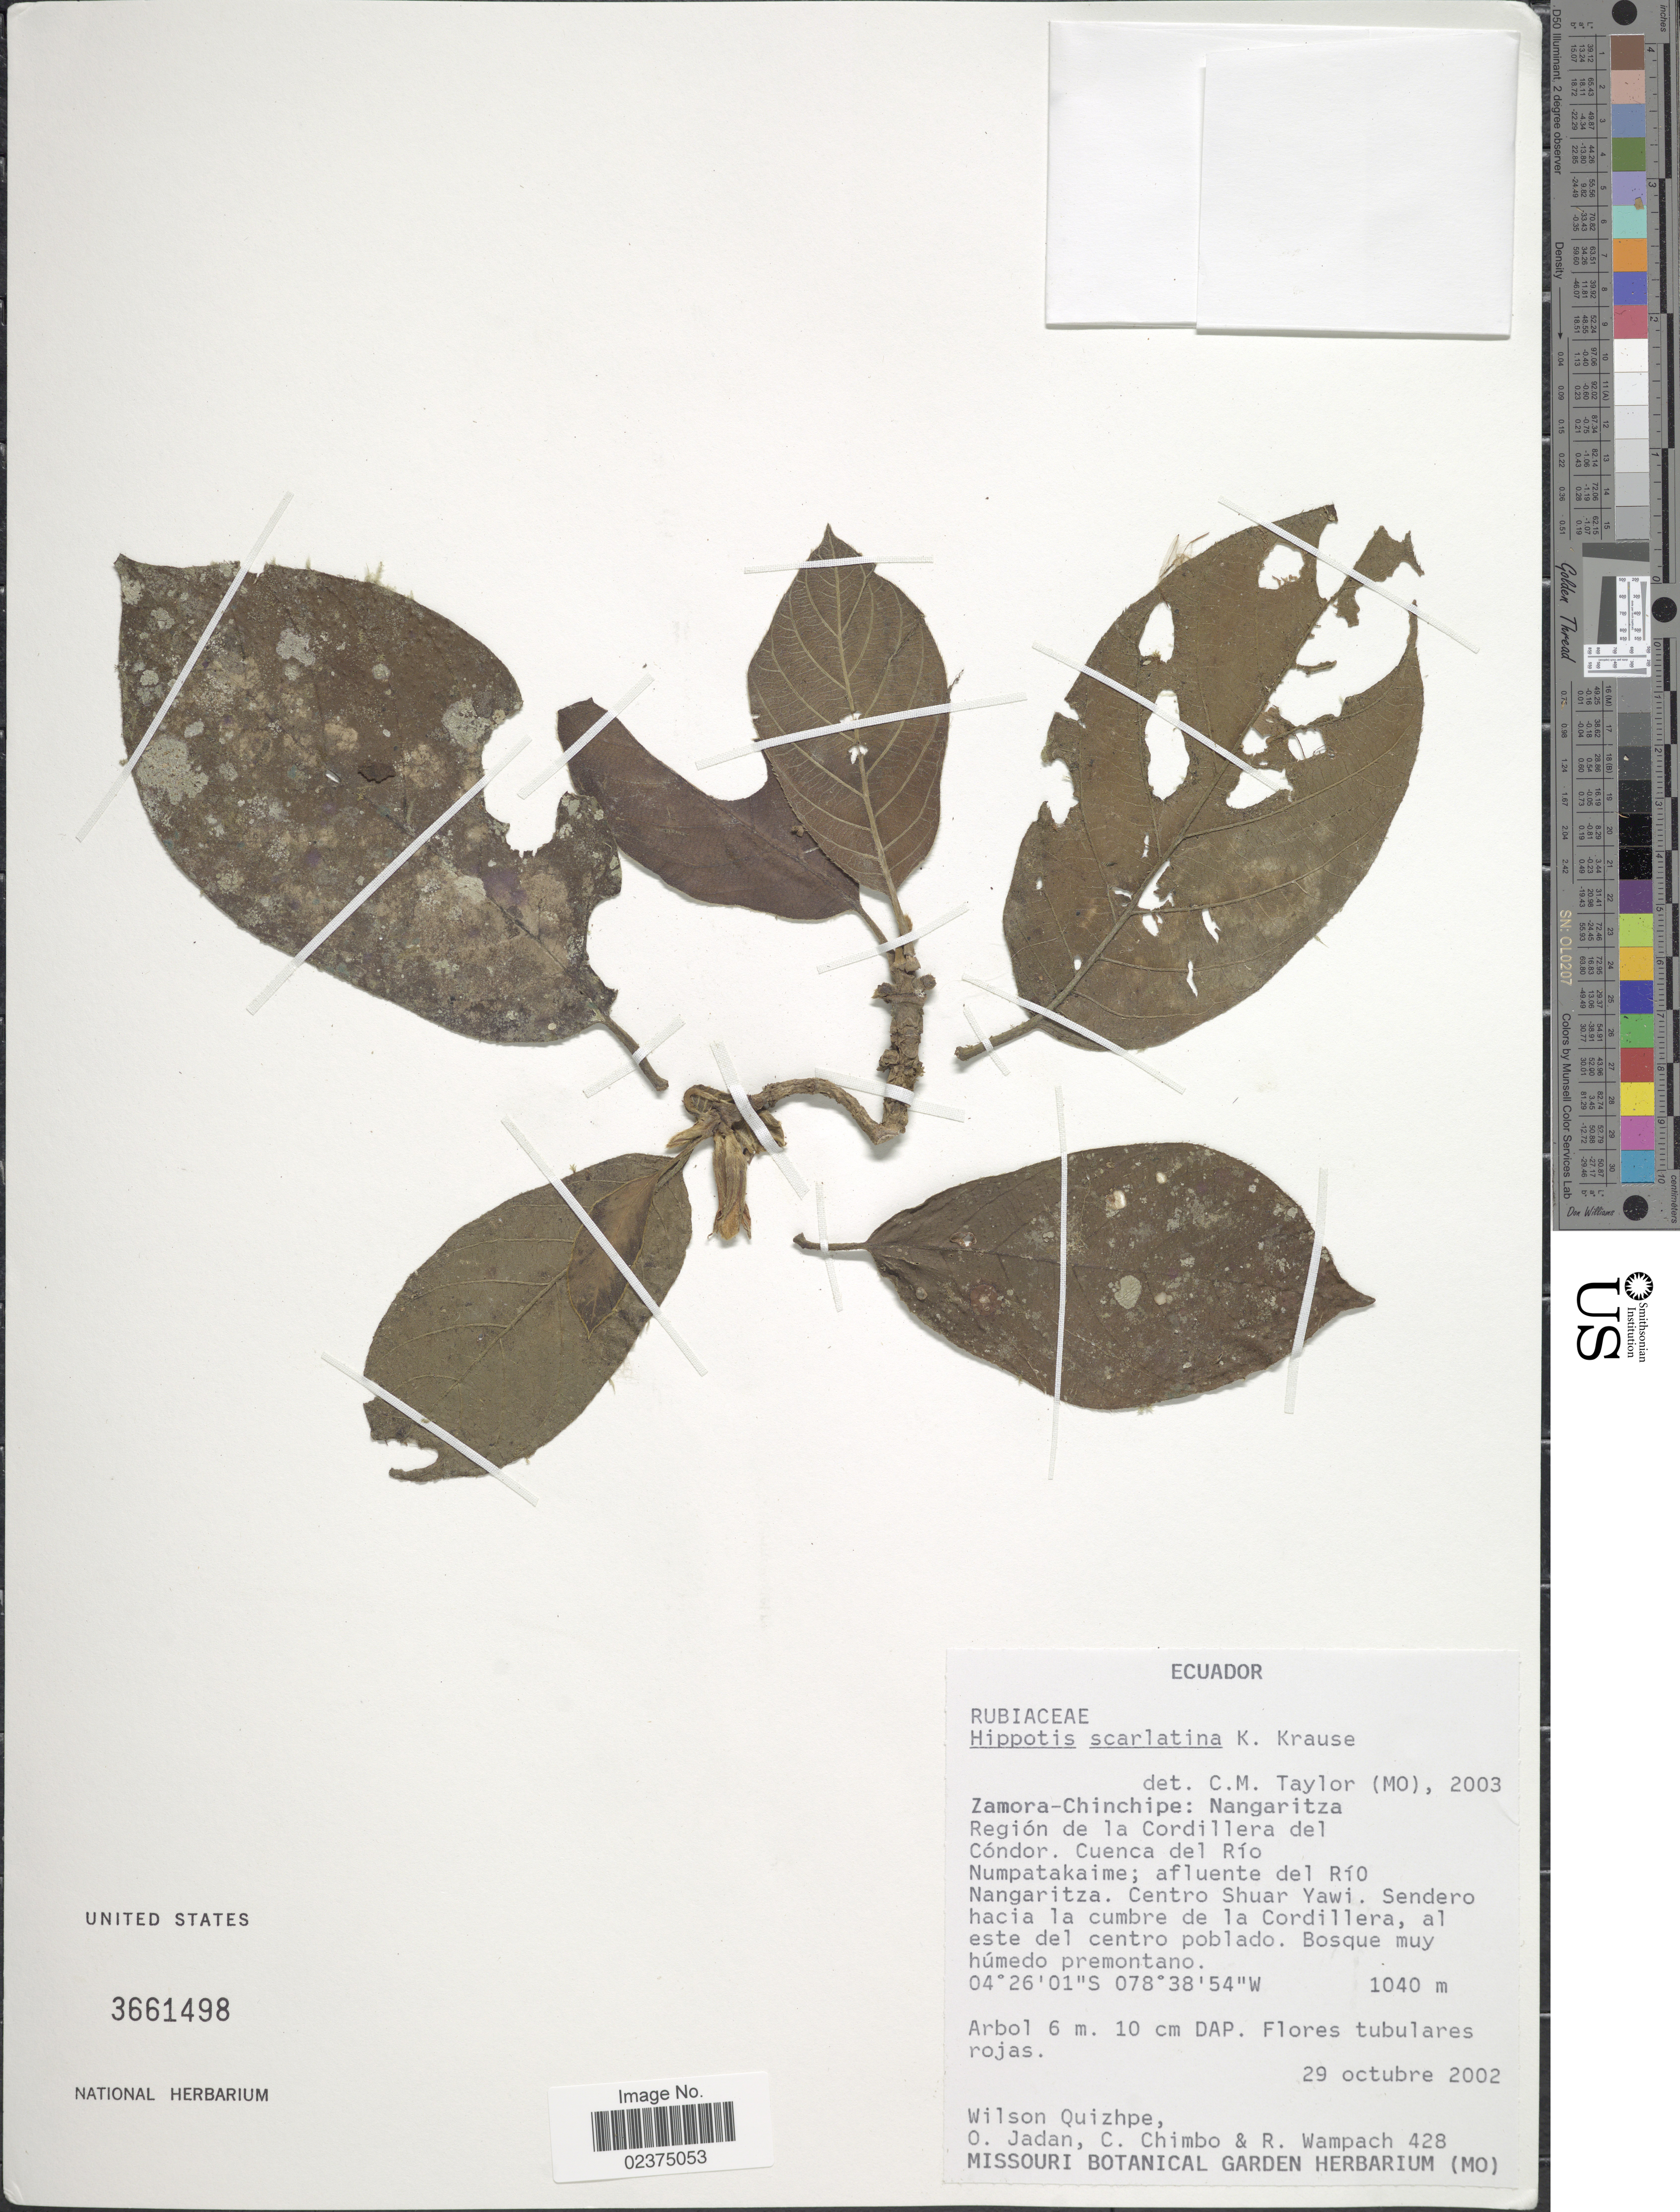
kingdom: Plantae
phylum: Tracheophyta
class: Magnoliopsida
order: Gentianales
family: Rubiaceae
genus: Hippotis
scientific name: Hippotis scarlatina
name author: K. Krause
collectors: W. Quizhpe, O. Jadan, C. Chimbo & R. Wampach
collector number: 428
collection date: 2002-10-29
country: Ecuador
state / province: Zamora-Chinchipe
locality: Nangaritza, Region de la Cordillera del Condor, Cuenca del Rio, Numpatakaime; afluente del Rio Nangaritza, Centro Shuar Yawi, Sendero hacia la cumbre de la Cordillera, al este del centro poblado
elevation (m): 1040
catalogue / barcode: US 3661498